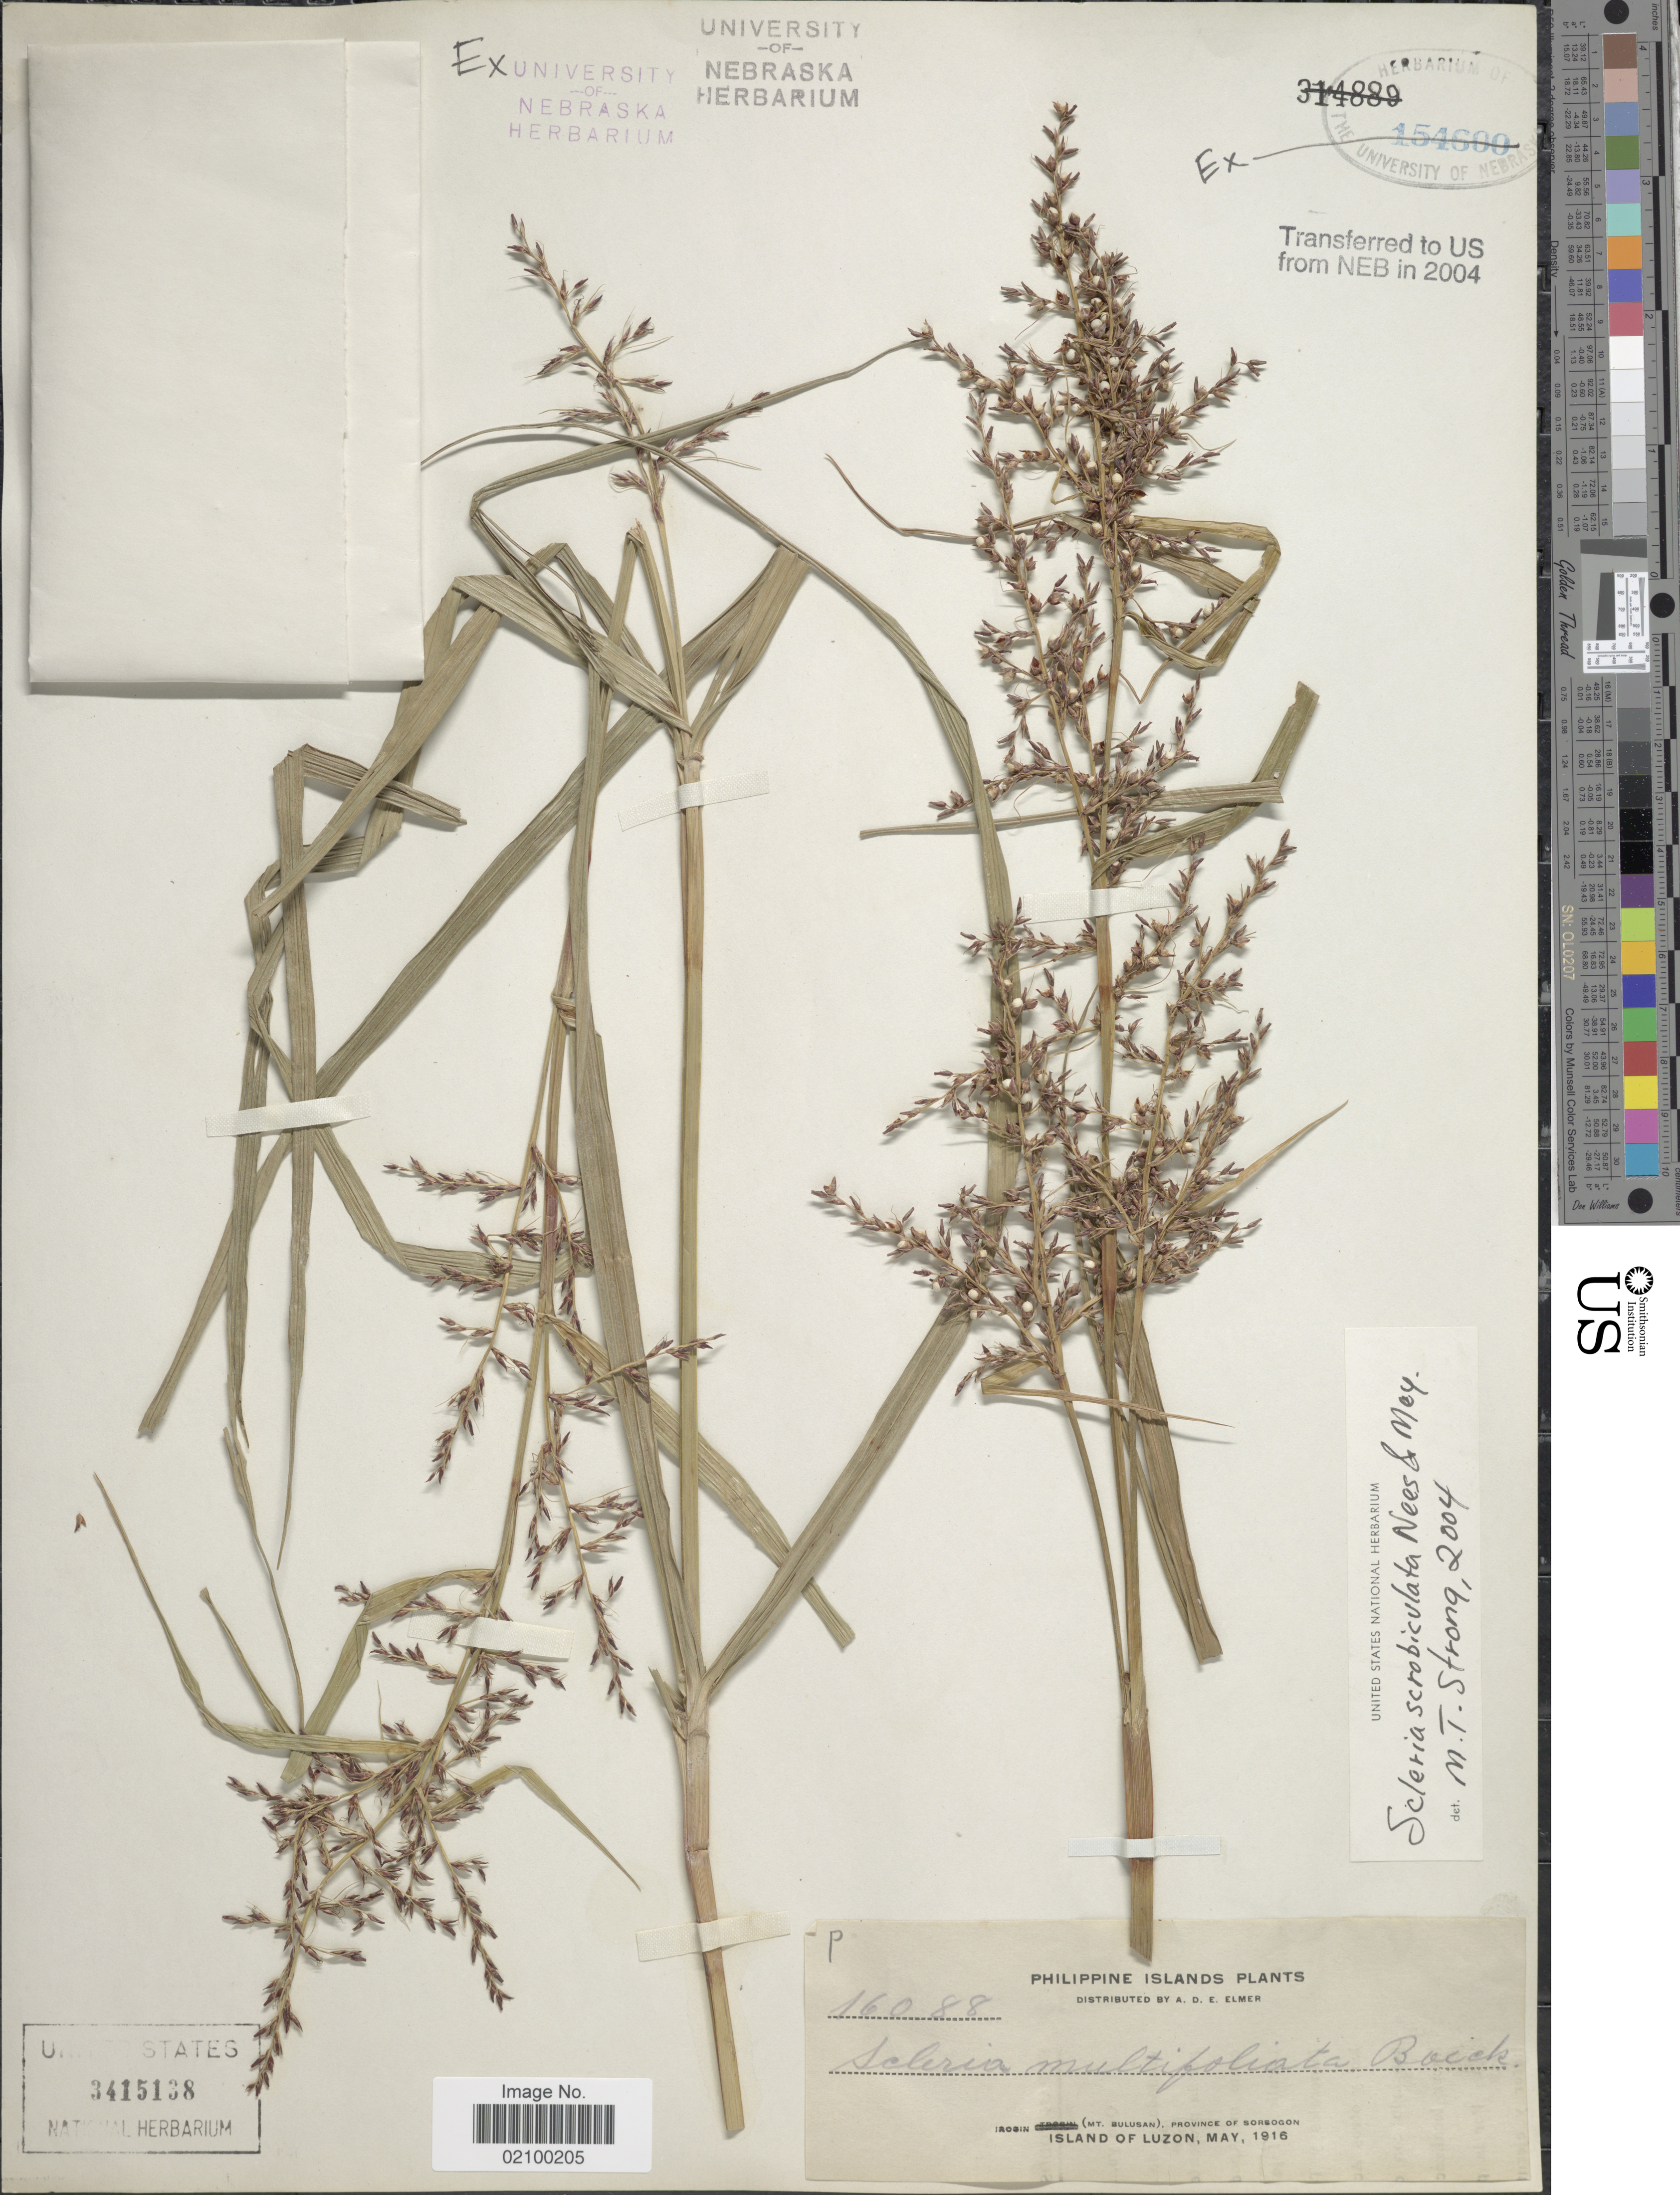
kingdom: Plantae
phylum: Tracheophyta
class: Liliopsida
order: Poales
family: Cyperaceae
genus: Scleria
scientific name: Scleria scrobiculata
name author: Nees & Meyen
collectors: A. D. E. Elmer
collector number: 16088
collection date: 1916-05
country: Philippines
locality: Irosin, (Mt. Bulusan) , Province of Sorsogon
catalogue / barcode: US 3415138